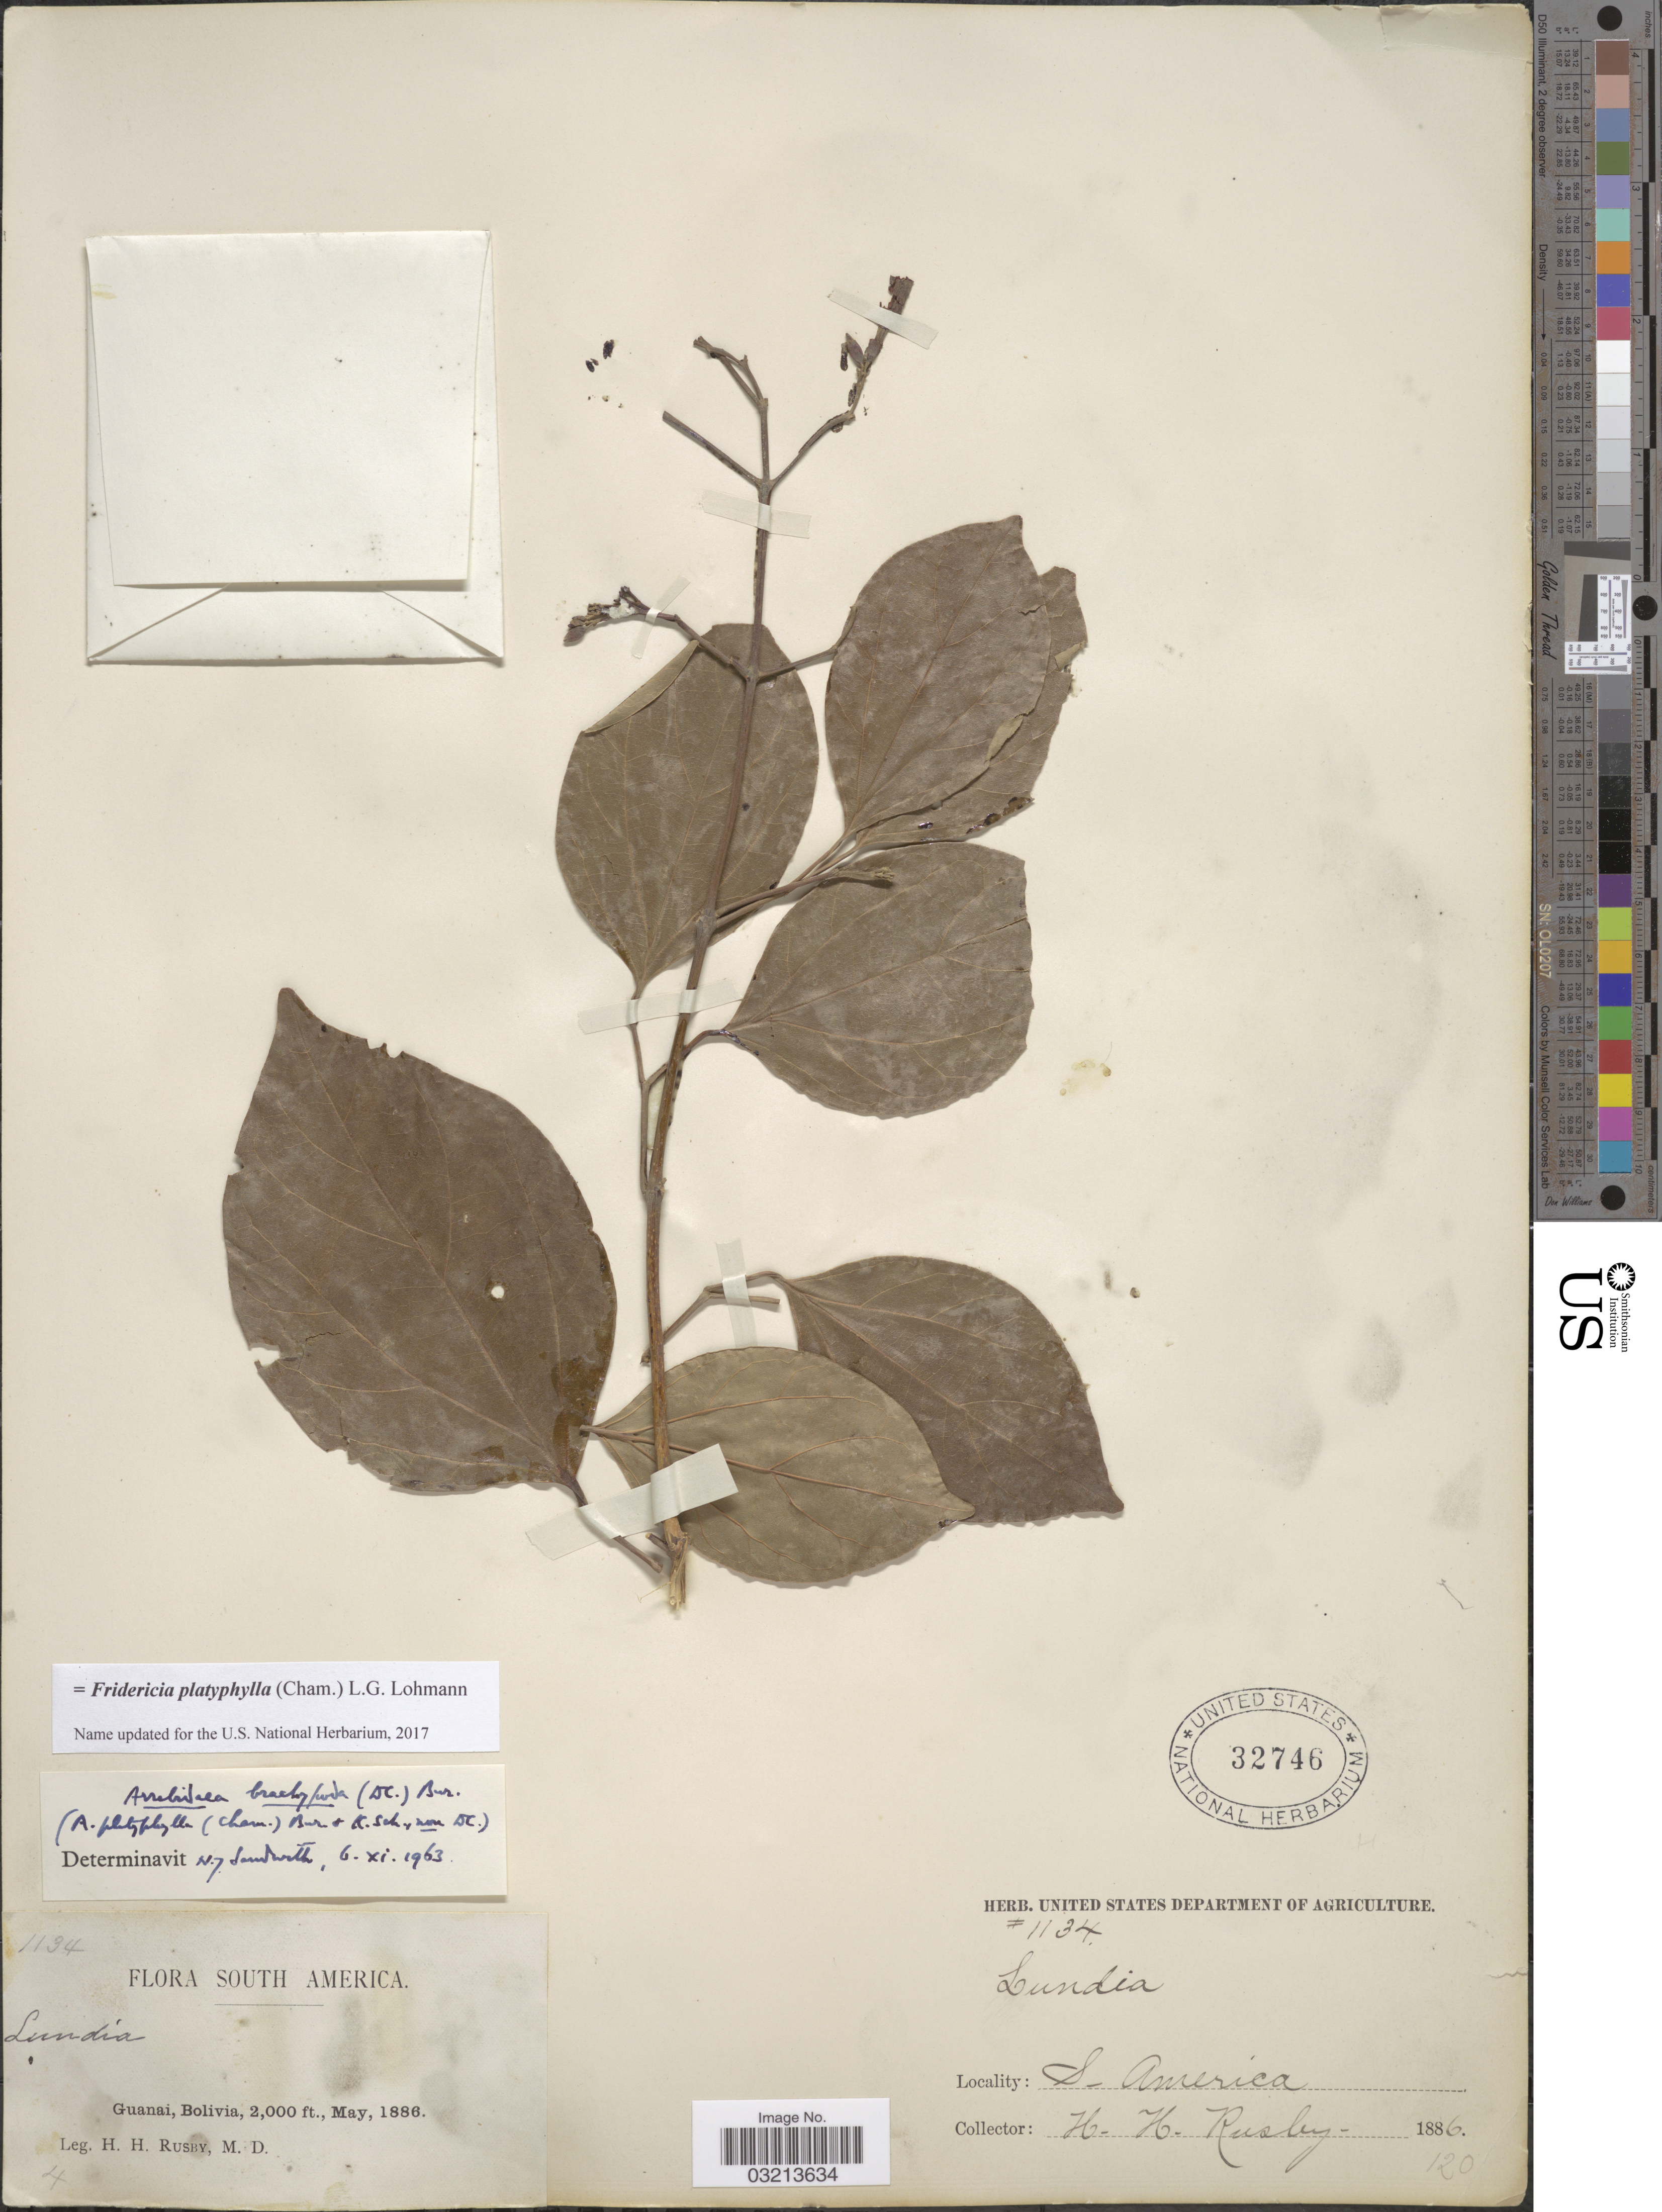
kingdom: Plantae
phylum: Tracheophyta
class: Magnoliopsida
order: Lamiales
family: Bignoniaceae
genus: Fridericia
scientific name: Fridericia platyphylla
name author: (Cham.) L.G. Lohmann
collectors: H. H. Rusby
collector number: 1134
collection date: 1886-05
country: Bolivia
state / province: La Páz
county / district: Larecaja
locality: Guanay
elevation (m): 610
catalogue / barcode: US 32746